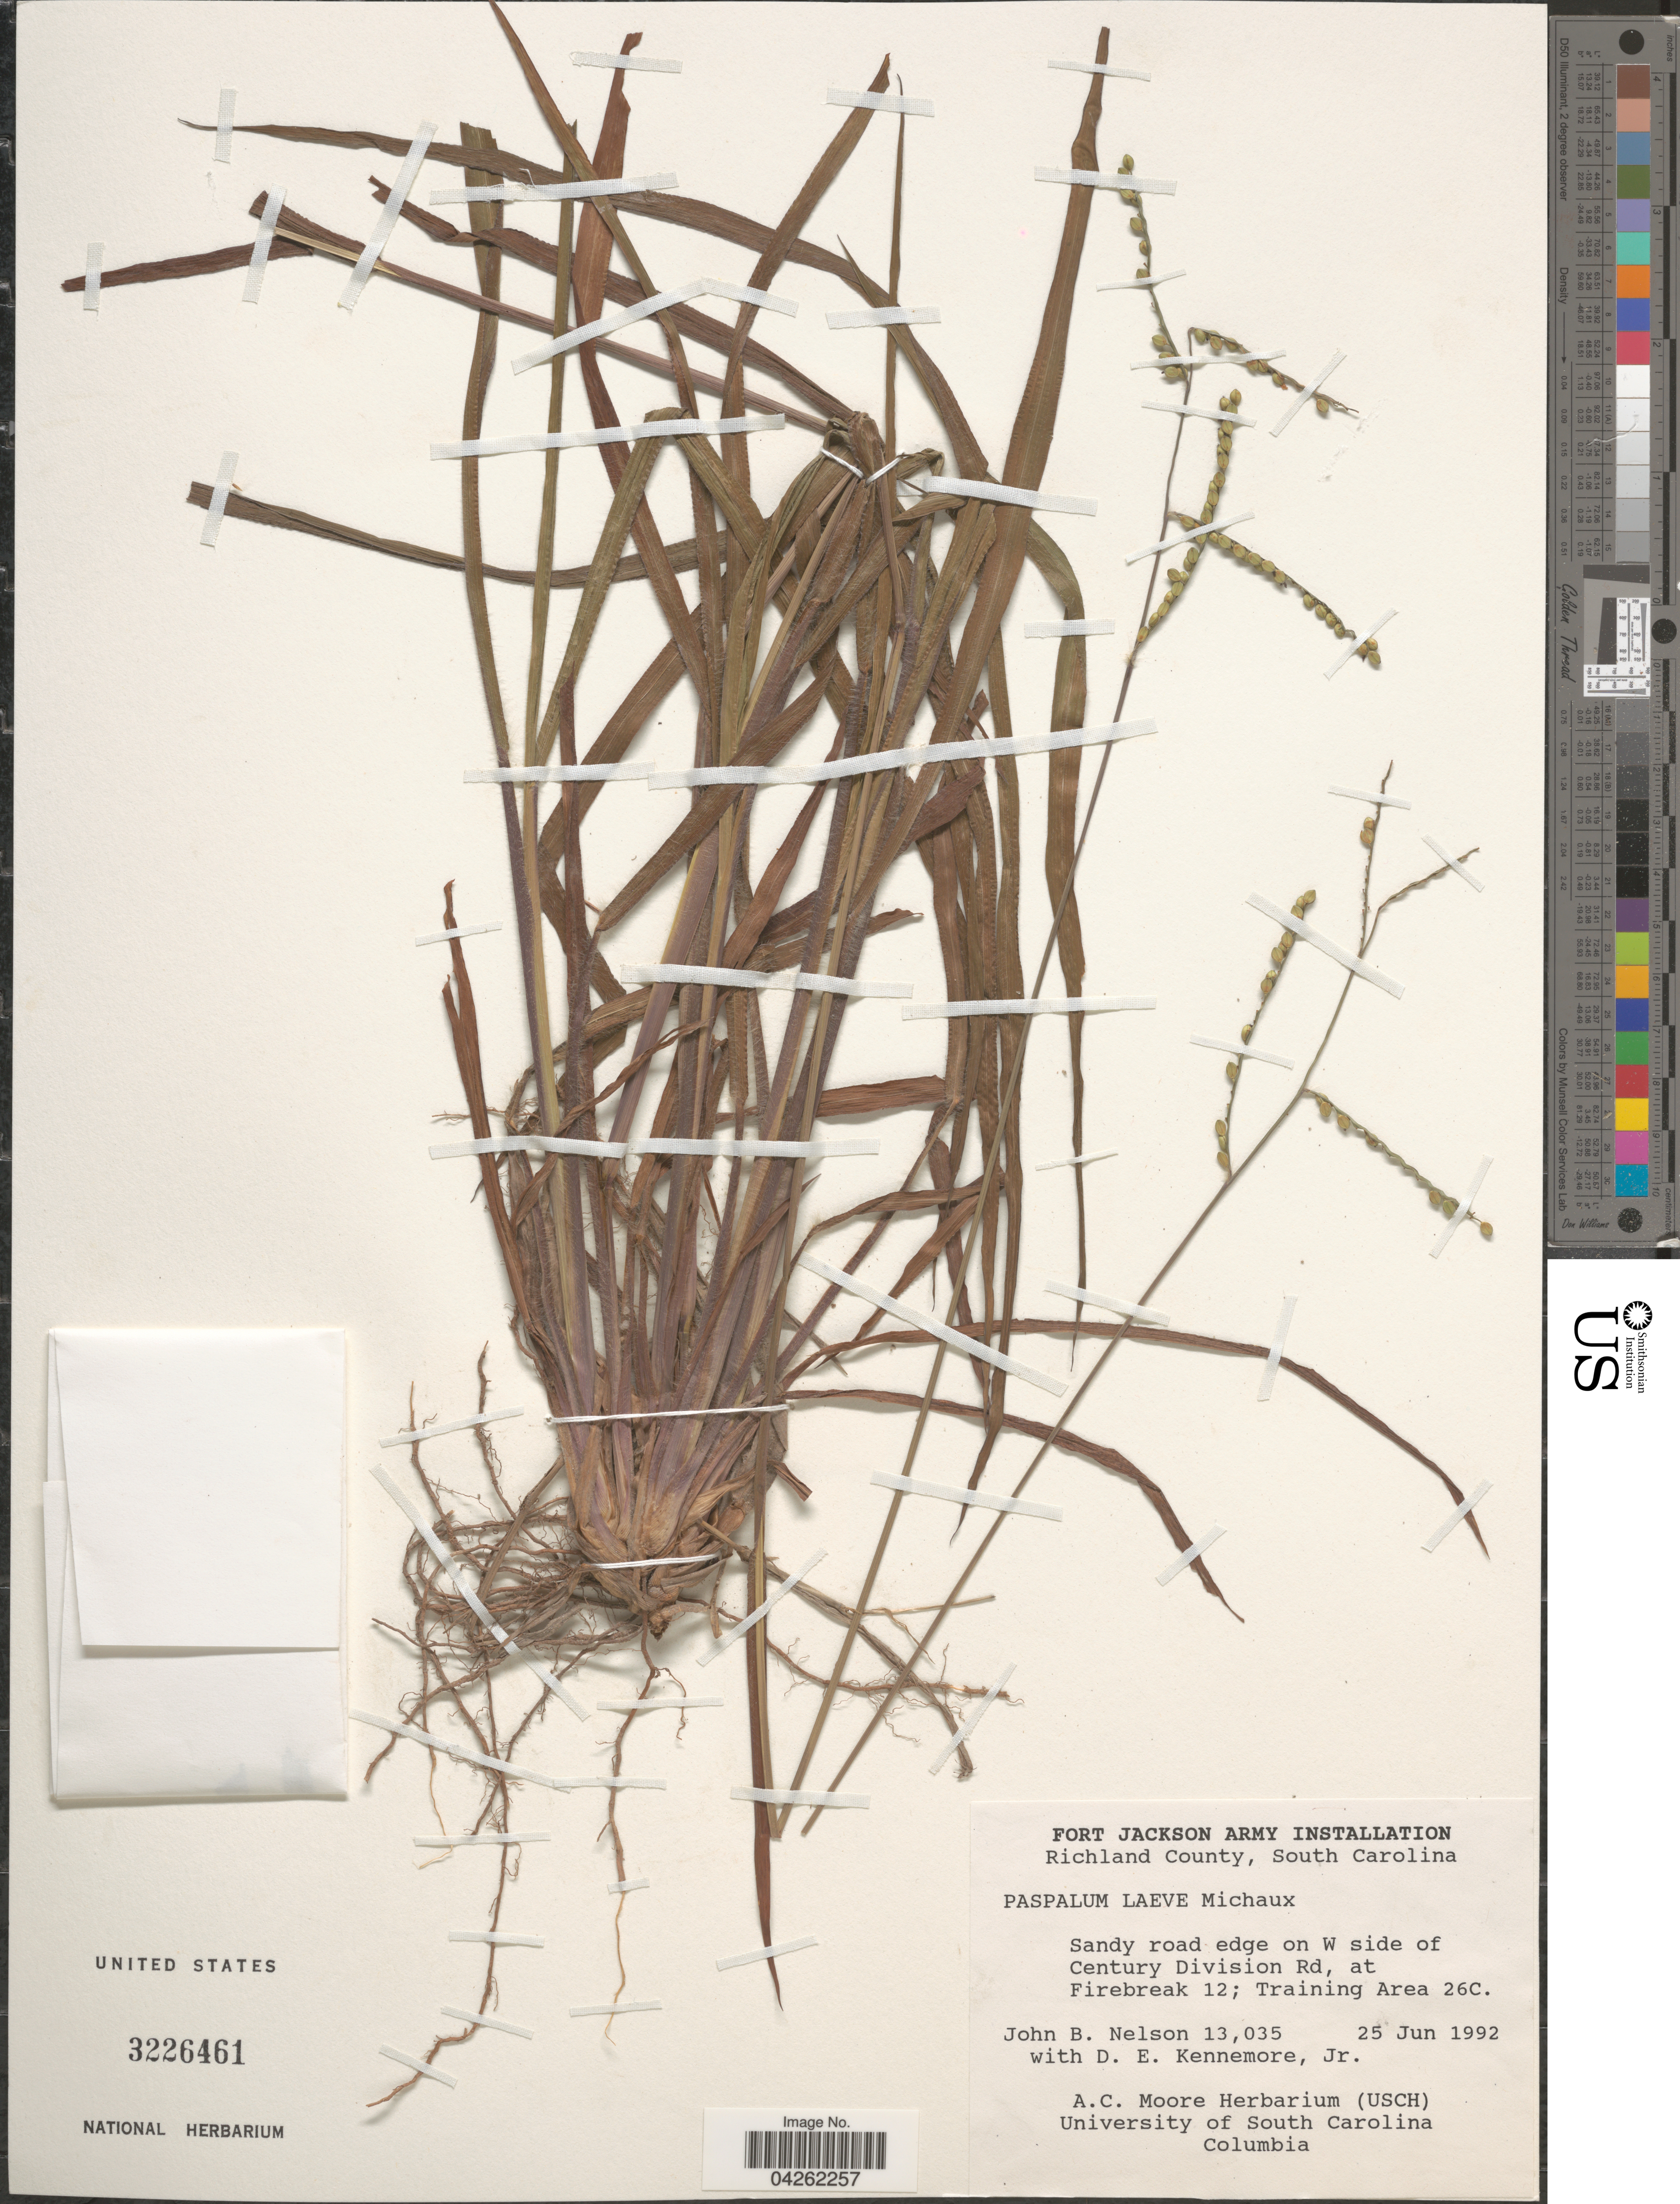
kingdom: Plantae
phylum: Tracheophyta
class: Liliopsida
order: Poales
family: Poaceae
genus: Paspalum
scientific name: Paspalum laeve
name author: Michx.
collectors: J. B. Nelson & D. Kennemore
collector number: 13035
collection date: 1992-06-25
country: United States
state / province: South Carolina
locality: Fort Jackson Army Installation. Richland County. Sandy road edge on W side of Century Division Rd, at Firebreak 12; Training Area 26C.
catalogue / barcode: US 3226461